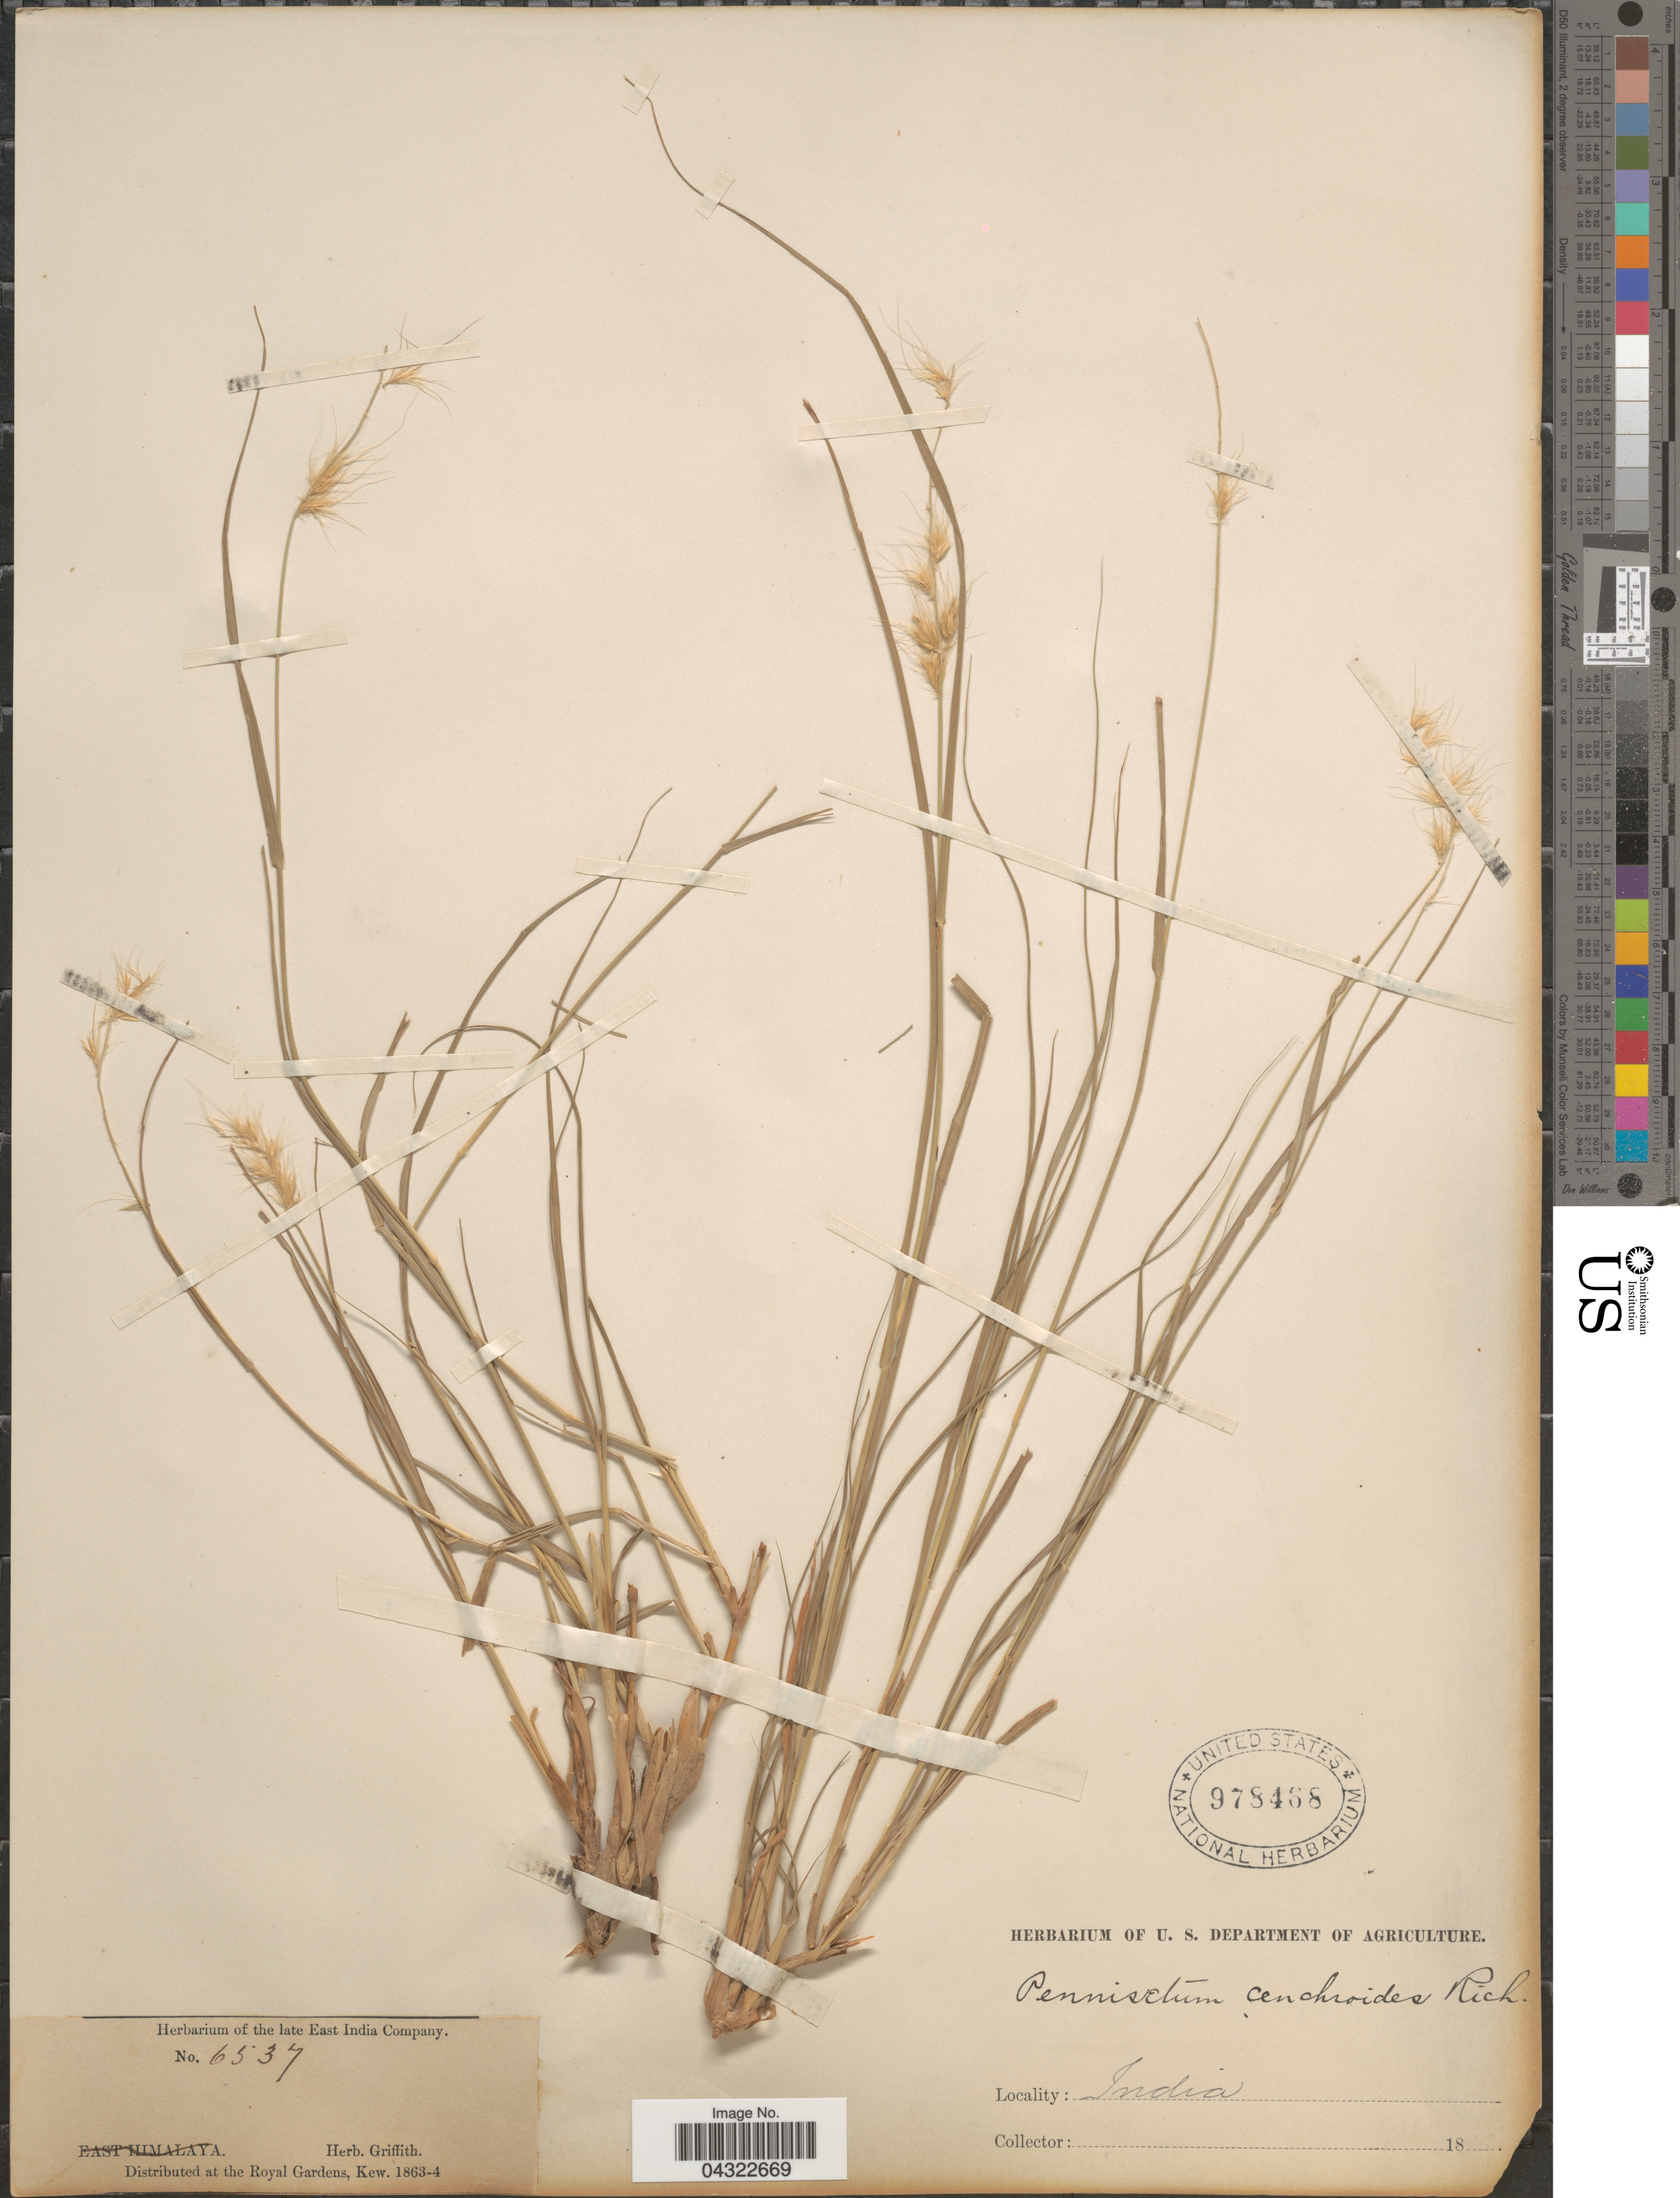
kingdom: Plantae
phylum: Tracheophyta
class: Liliopsida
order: Poales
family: Poaceae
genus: Cenchrus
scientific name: Cenchrus sp.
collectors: ex herb. Griffith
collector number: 6537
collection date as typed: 18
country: India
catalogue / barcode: US 978468